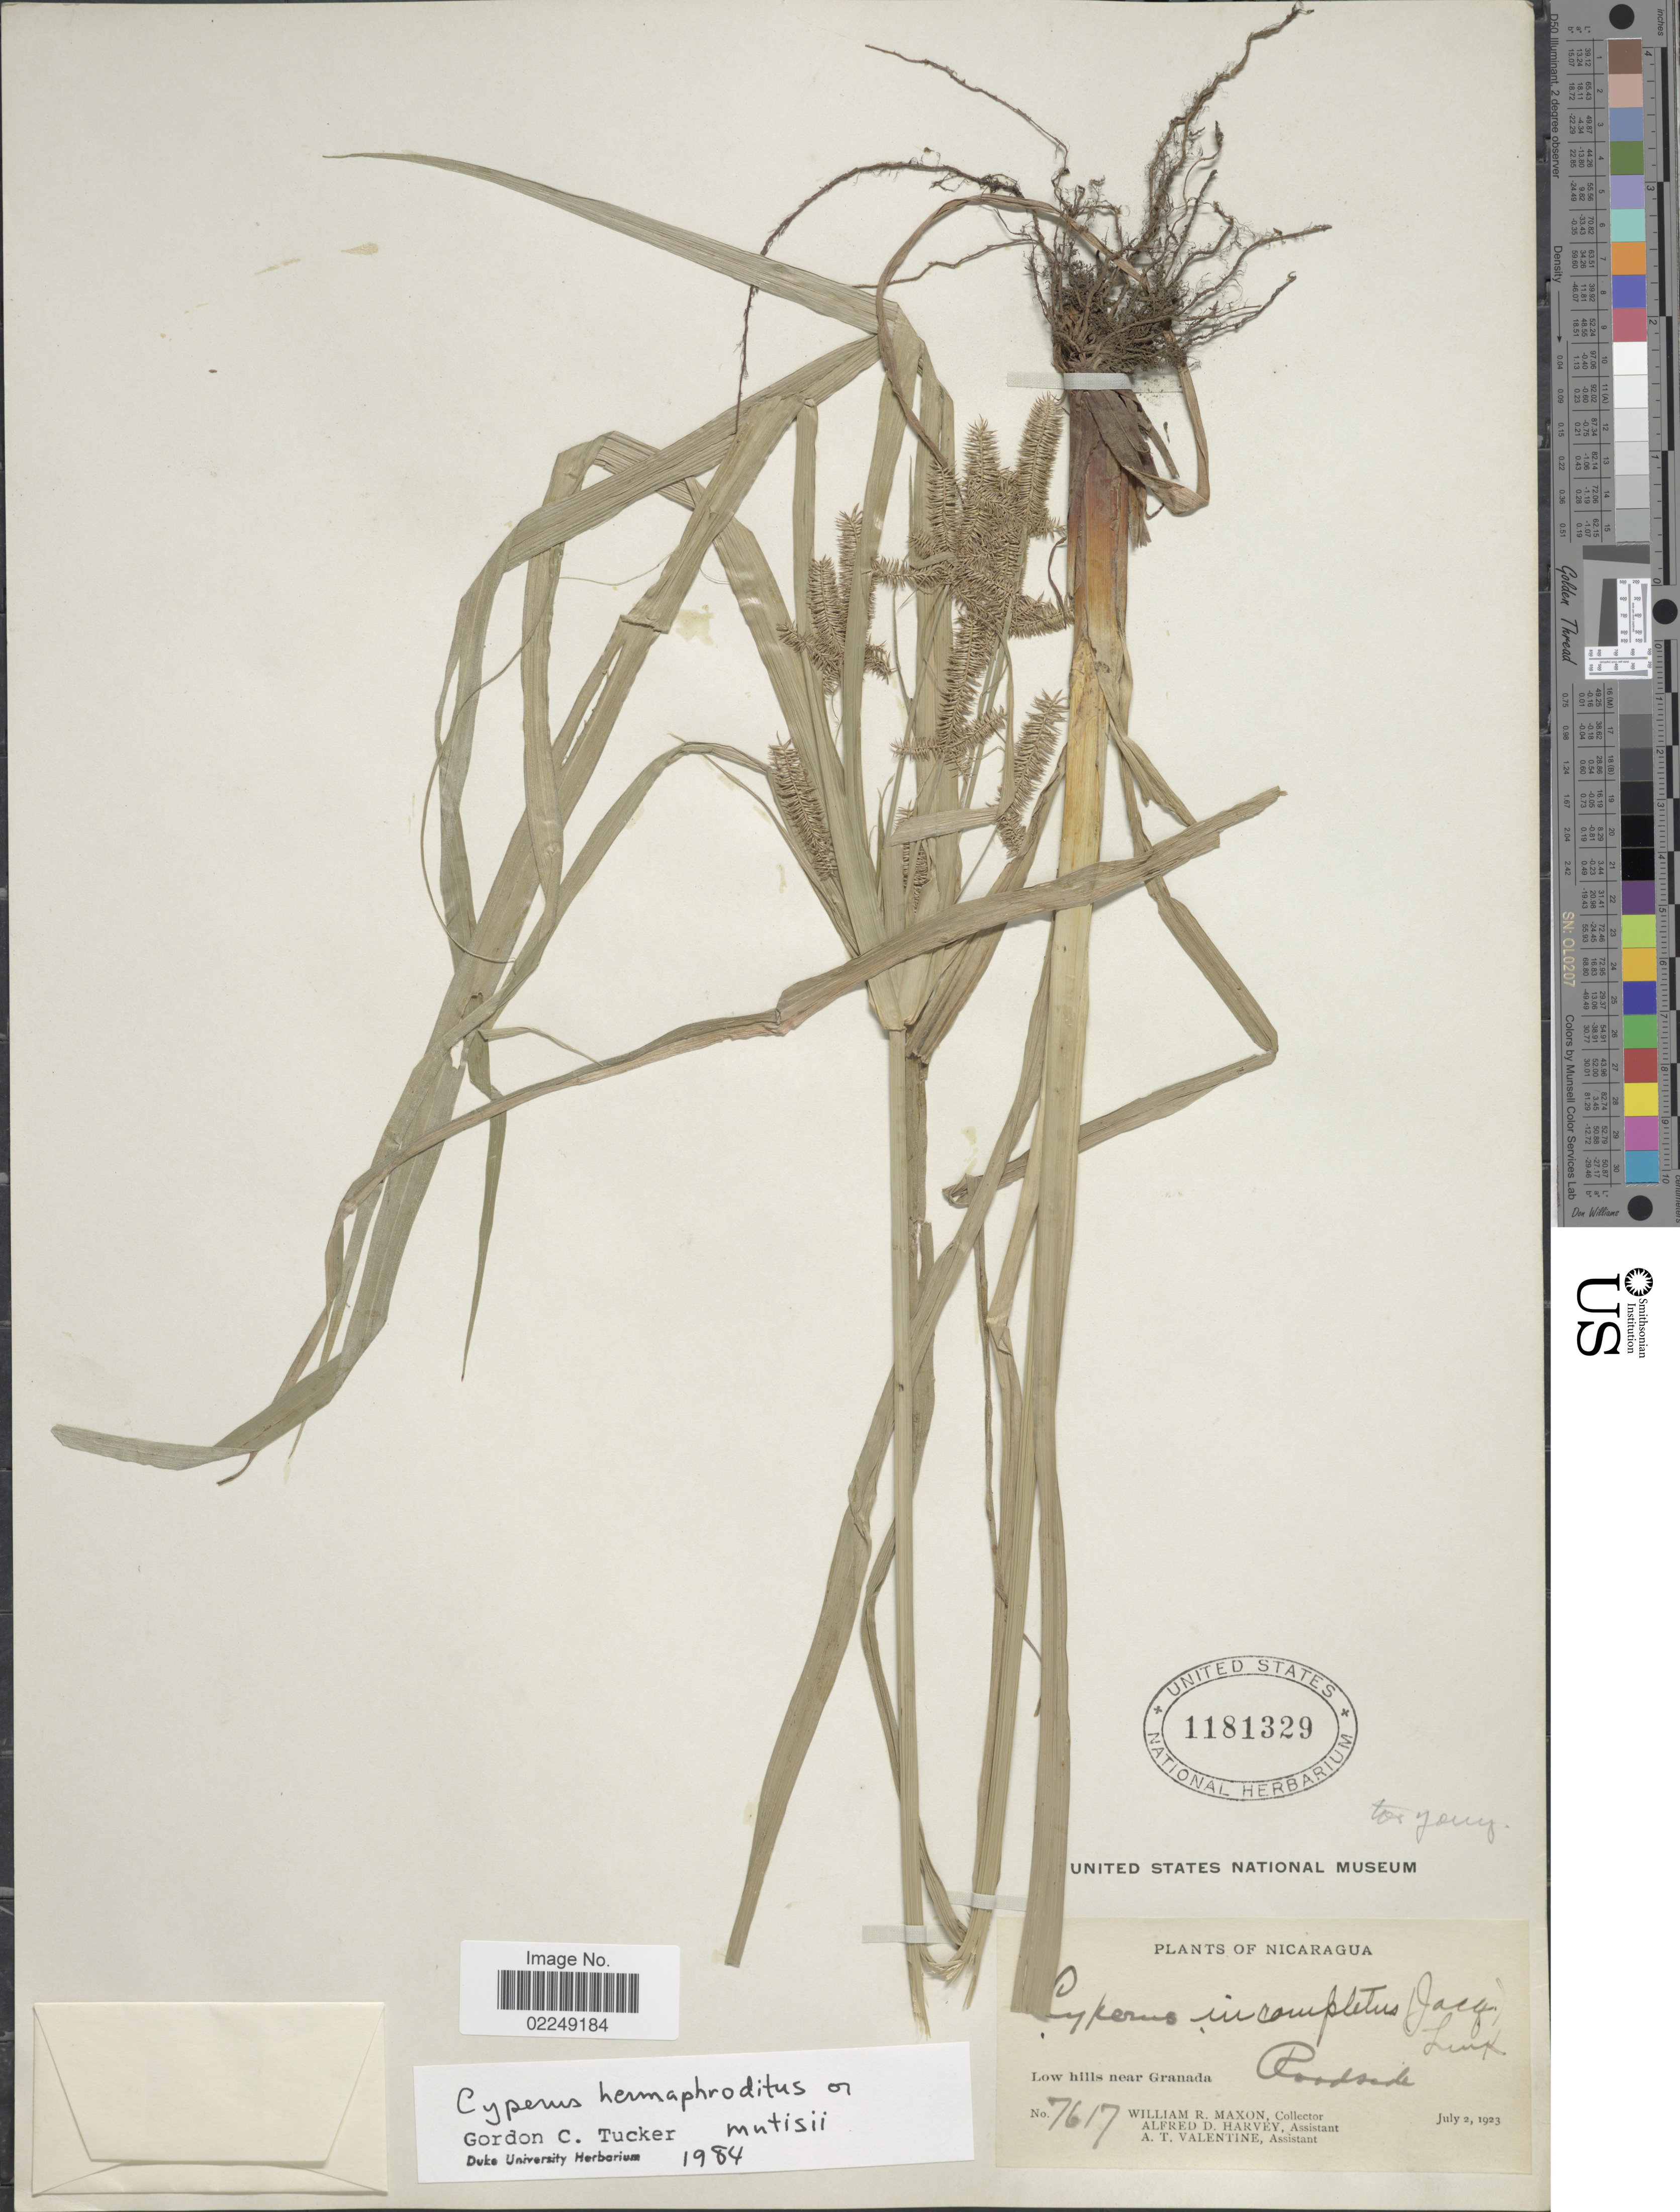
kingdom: Plantae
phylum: Tracheophyta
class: Liliopsida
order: Poales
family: Cyperaceae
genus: Cyperus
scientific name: Cyperus hermaphroditus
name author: (Jacq.) Standl.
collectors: W. R. Maxon, A. D. Harvey & A. Valentine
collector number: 7617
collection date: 1923-07-02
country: Nicaragua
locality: Low hills near Granada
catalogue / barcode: US 1181329